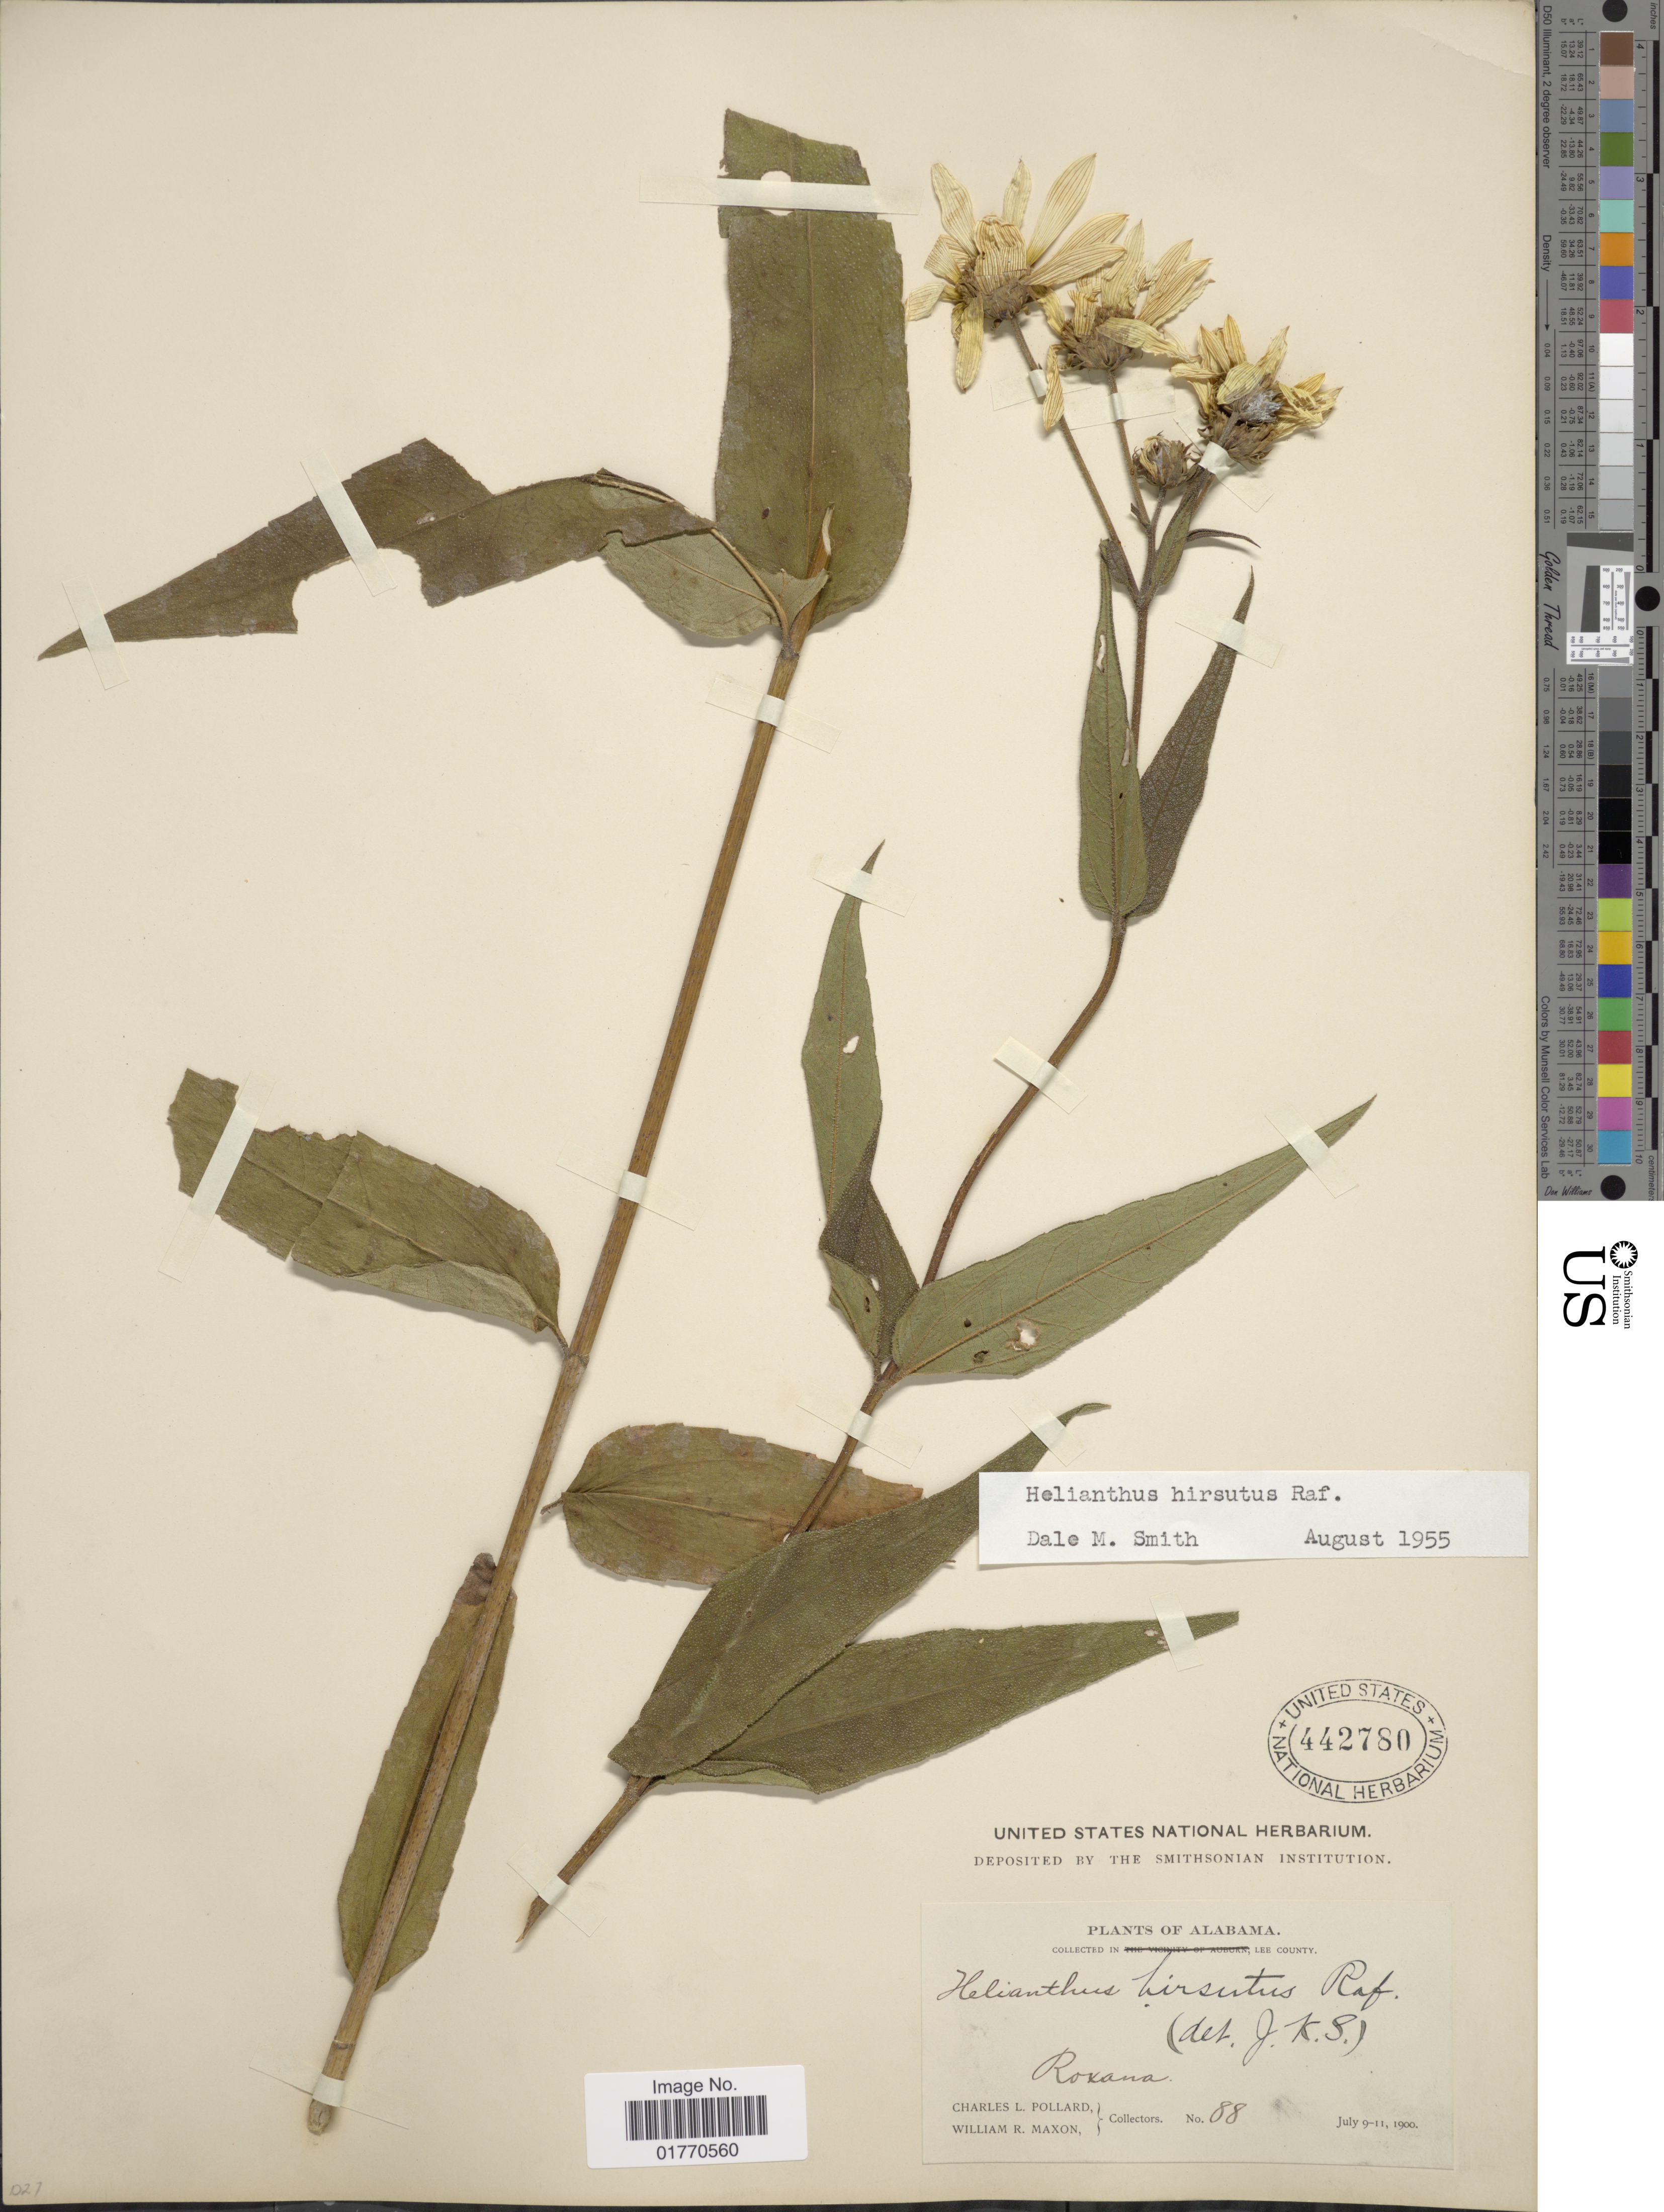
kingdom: Plantae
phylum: Tracheophyta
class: Magnoliopsida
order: Asterales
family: Asteraceae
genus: Helianthus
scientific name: Helianthus hirsutus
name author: Raf.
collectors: C. L. Pollard & W. R. Maxon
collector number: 88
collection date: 1900-07-09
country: United States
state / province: Alabama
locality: Roxana, Lee County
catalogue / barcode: US 442780